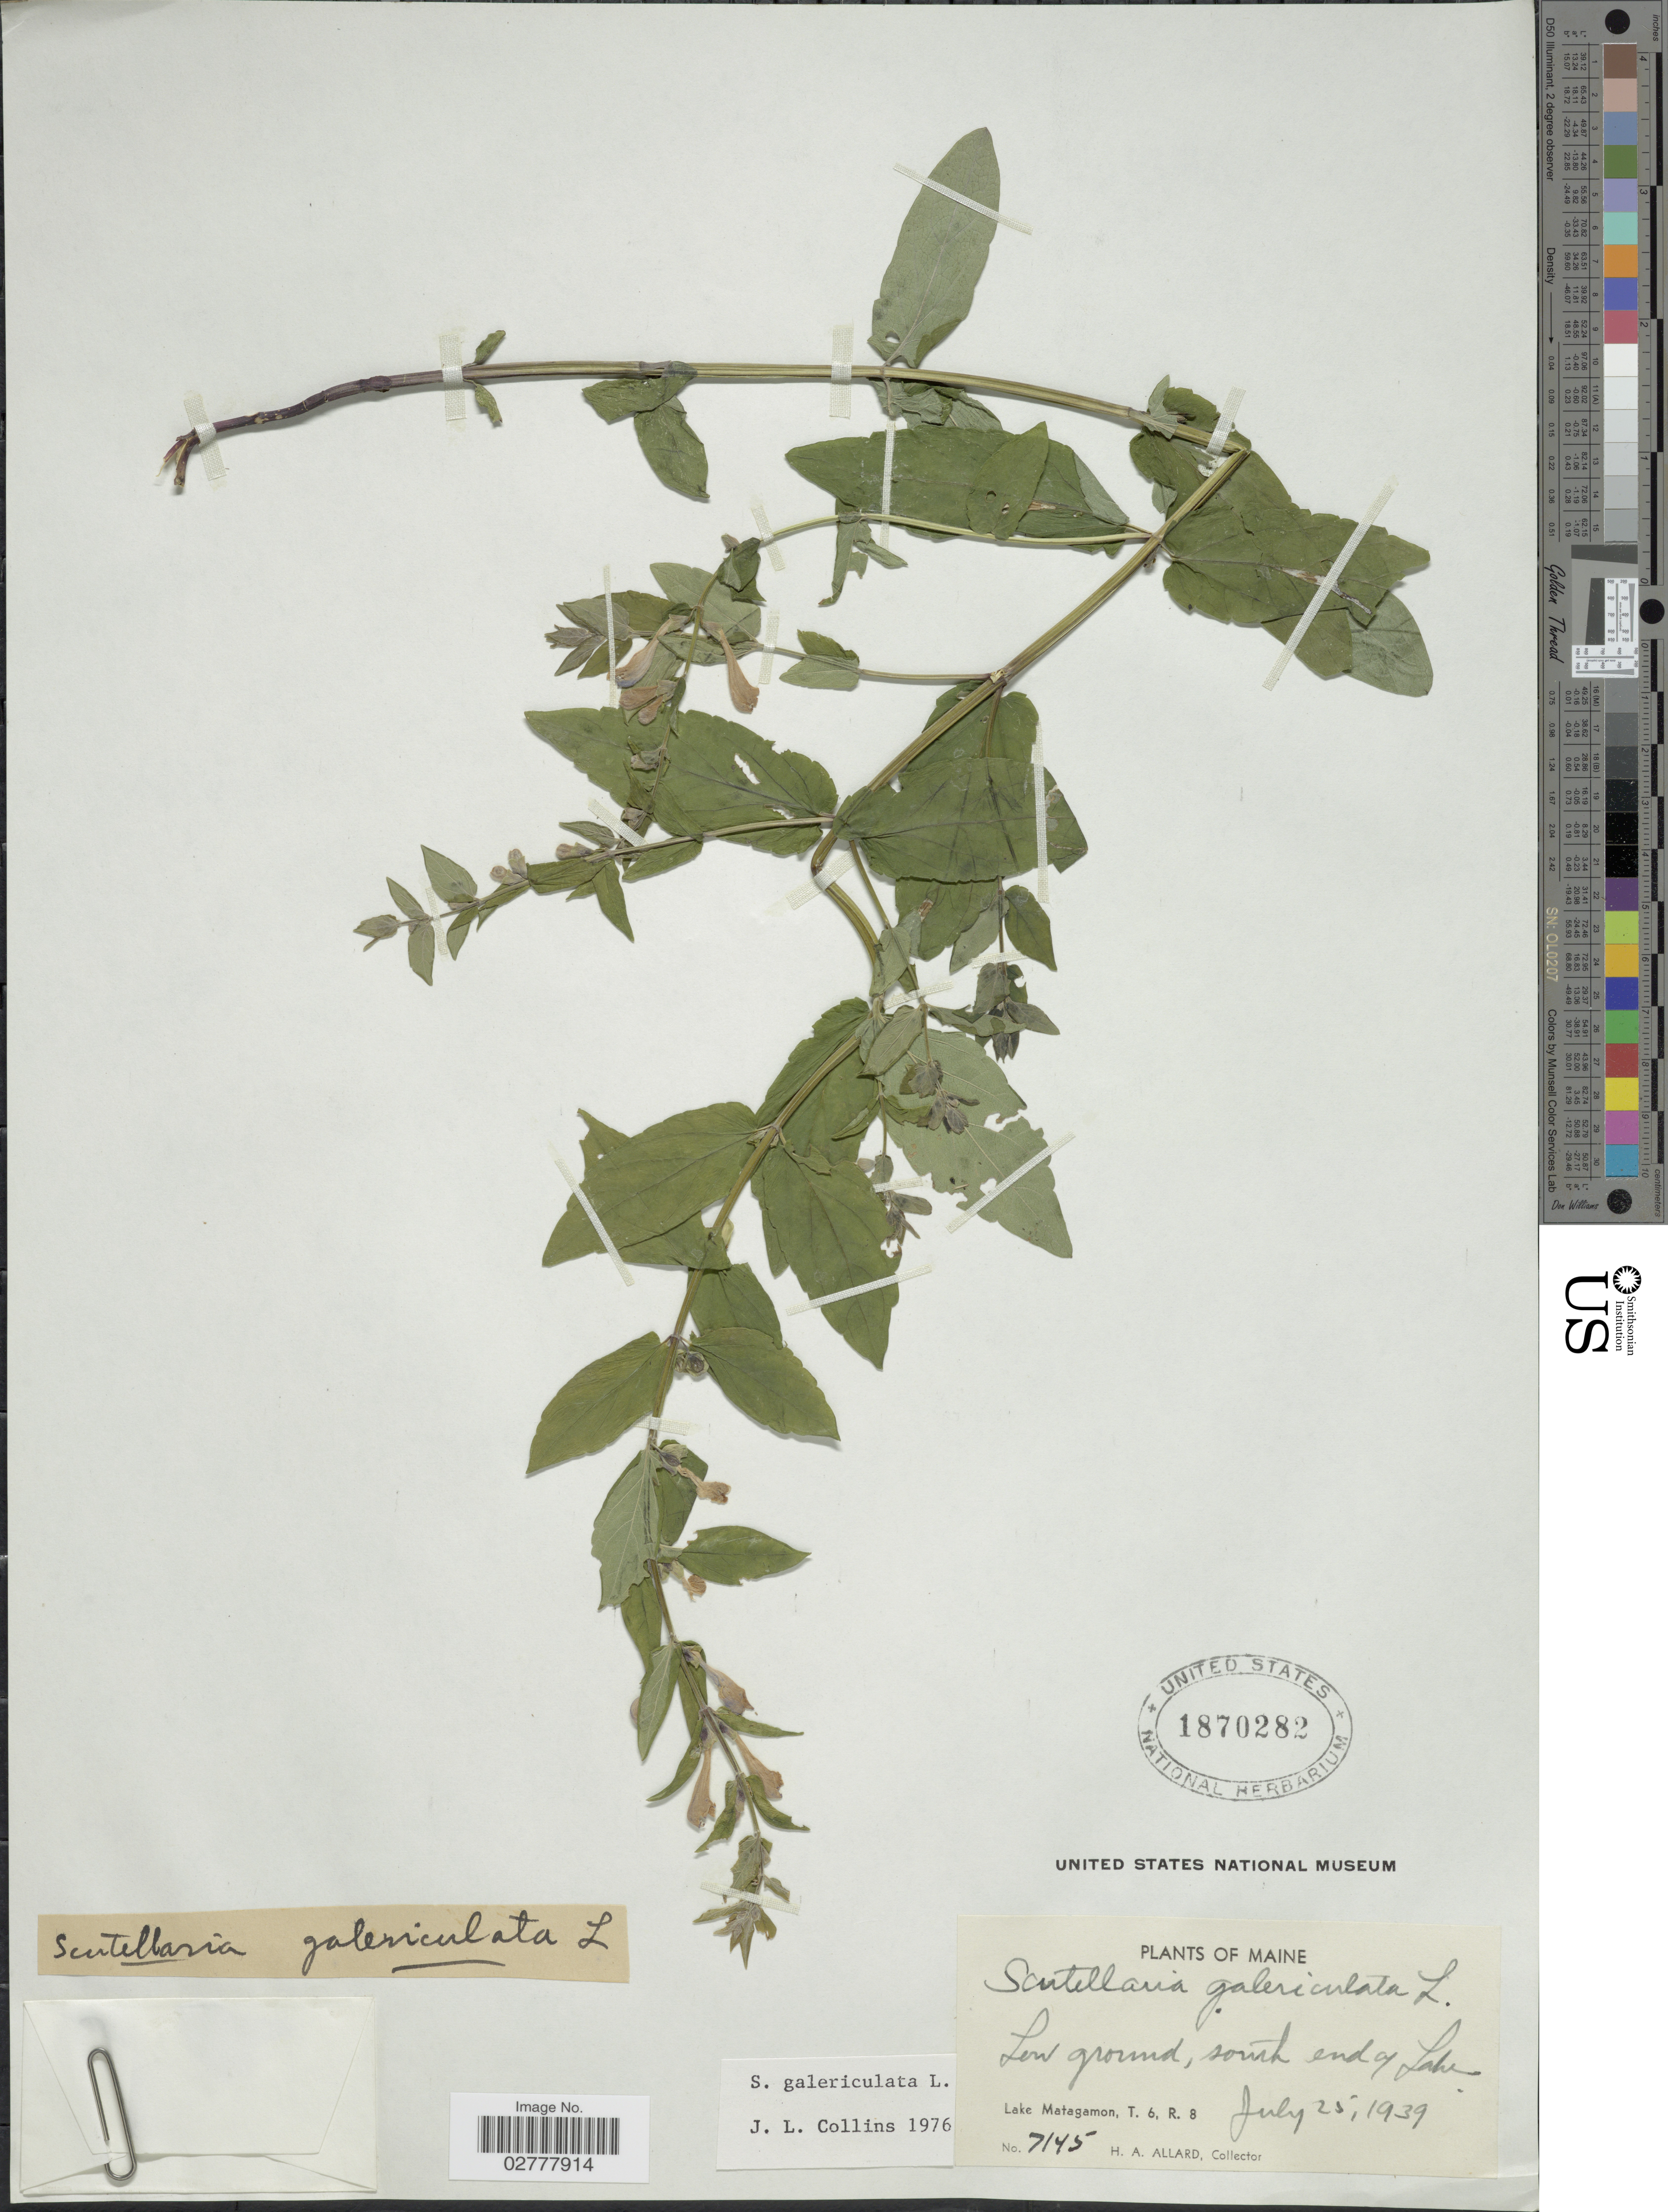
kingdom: Plantae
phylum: Tracheophyta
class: Magnoliopsida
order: Lamiales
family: Lamiaceae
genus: Scutellaria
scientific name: Scutellaria galericulata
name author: L.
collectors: H. A. Allard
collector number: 7145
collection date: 1939-07-25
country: United States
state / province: Maine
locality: Low ground, south end of Lake. Lake Matagamon, T. 6, R. 8.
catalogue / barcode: US 1870282